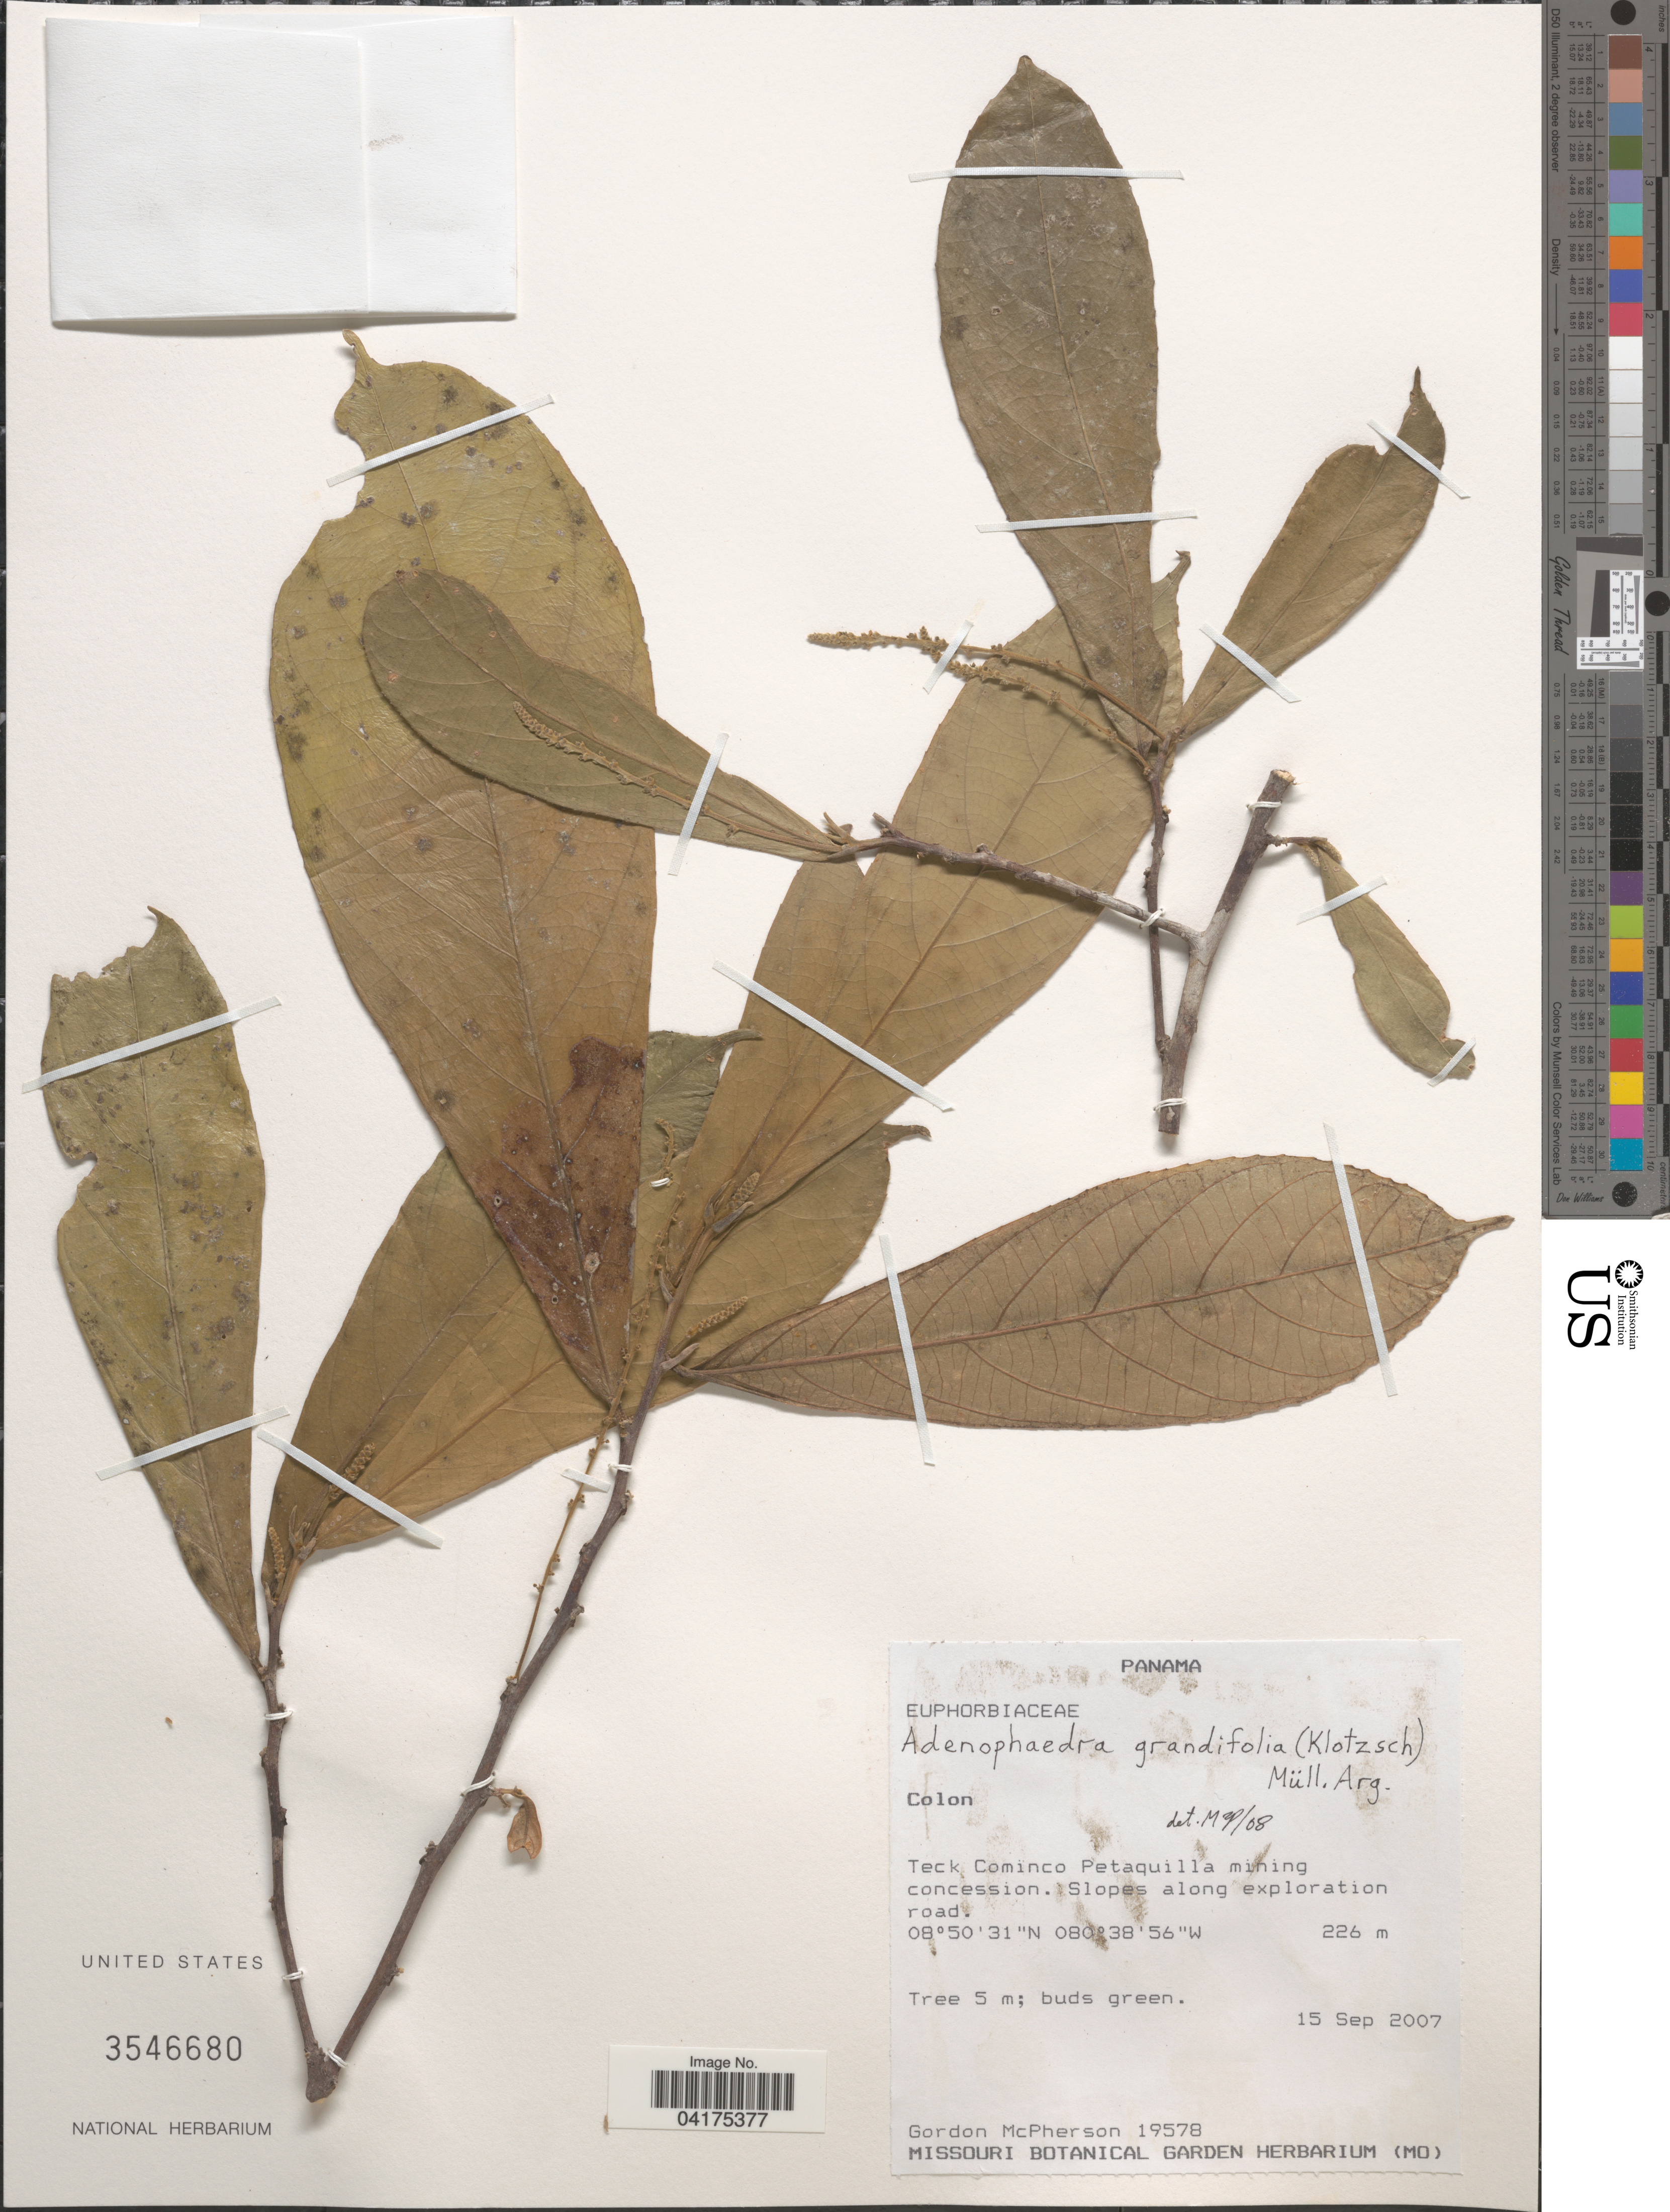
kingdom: Plantae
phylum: Tracheophyta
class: Magnoliopsida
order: Malpighiales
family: Euphorbiaceae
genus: Adenophaedra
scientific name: Adenophaedra grandifolia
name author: (Klotzsch) Müll. Arg.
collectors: G. McPherson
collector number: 19578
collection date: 2007-09-15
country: Panama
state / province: Colón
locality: Teck Cominco Petaquilla mining concession. Slopes along exploration road.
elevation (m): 226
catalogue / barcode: US 3546680